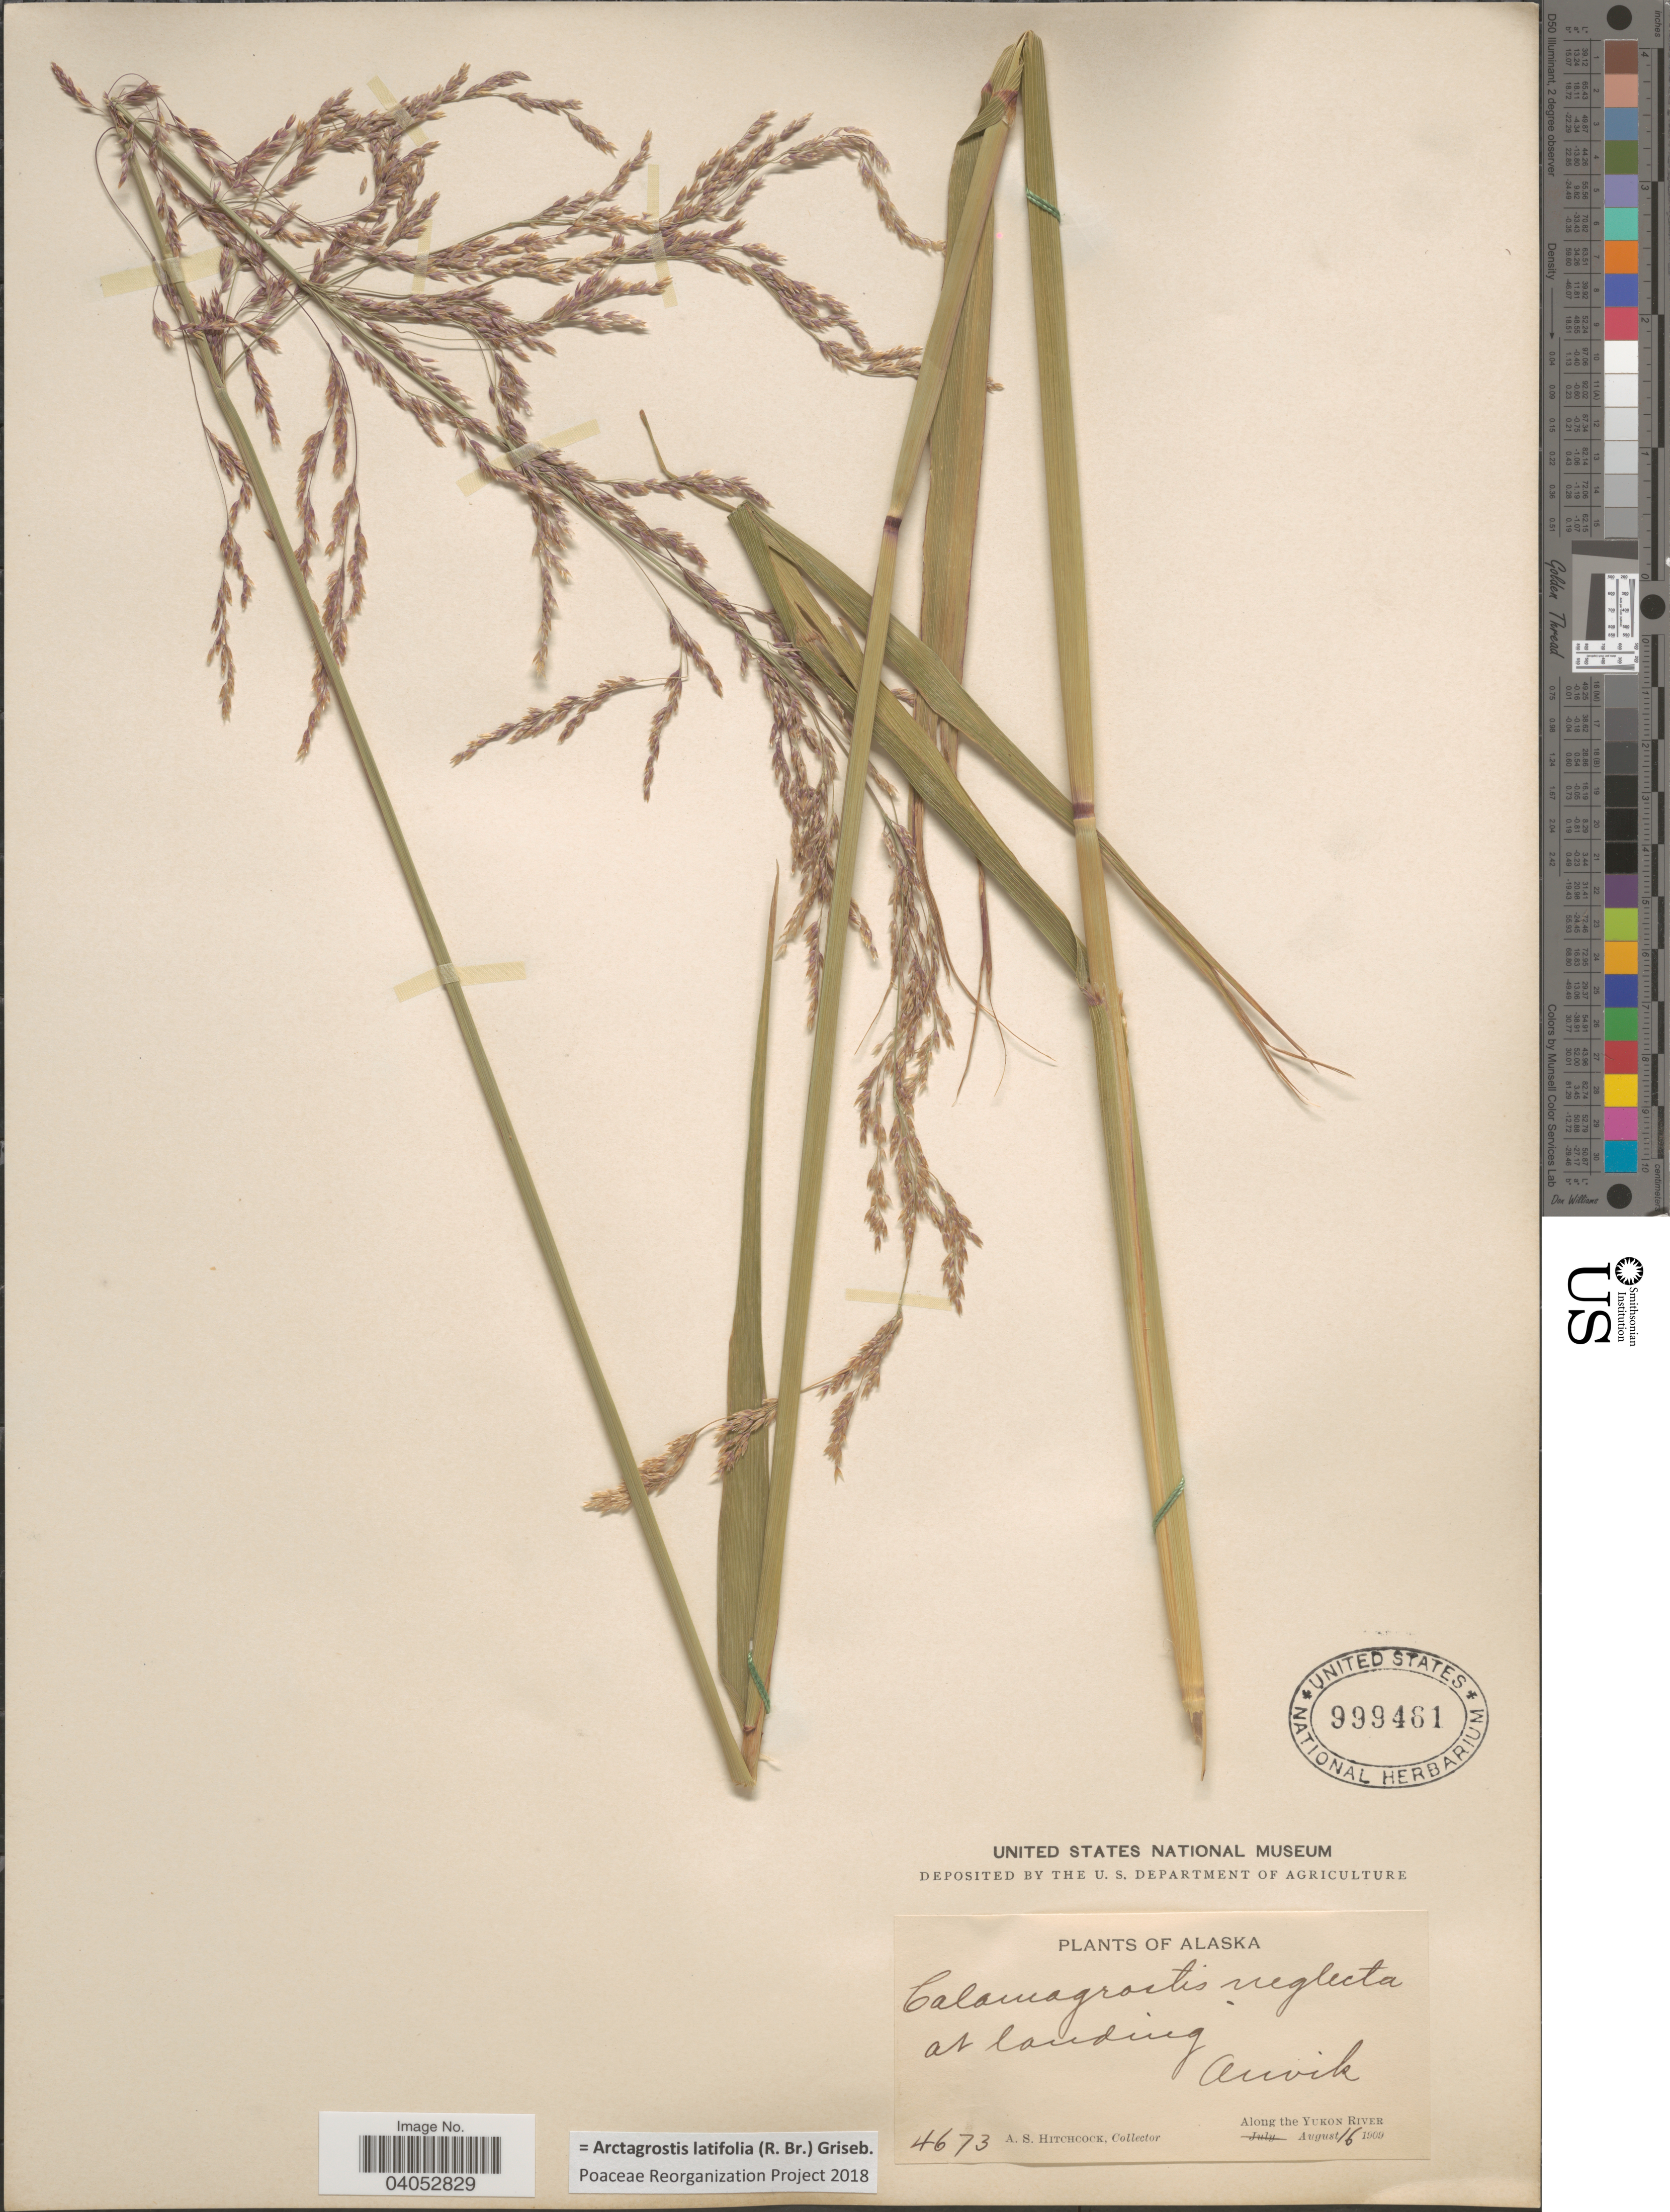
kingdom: Plantae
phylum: Tracheophyta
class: Liliopsida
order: Poales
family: Poaceae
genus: Arctagrostis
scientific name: Arctagrostis latifolia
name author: (R. Br.) Griseb.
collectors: A. S. Hitchcock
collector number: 4673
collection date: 1909-08-16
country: United States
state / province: Alaska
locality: At landing Anvik. Along the Yukon River.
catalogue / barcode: US 999461